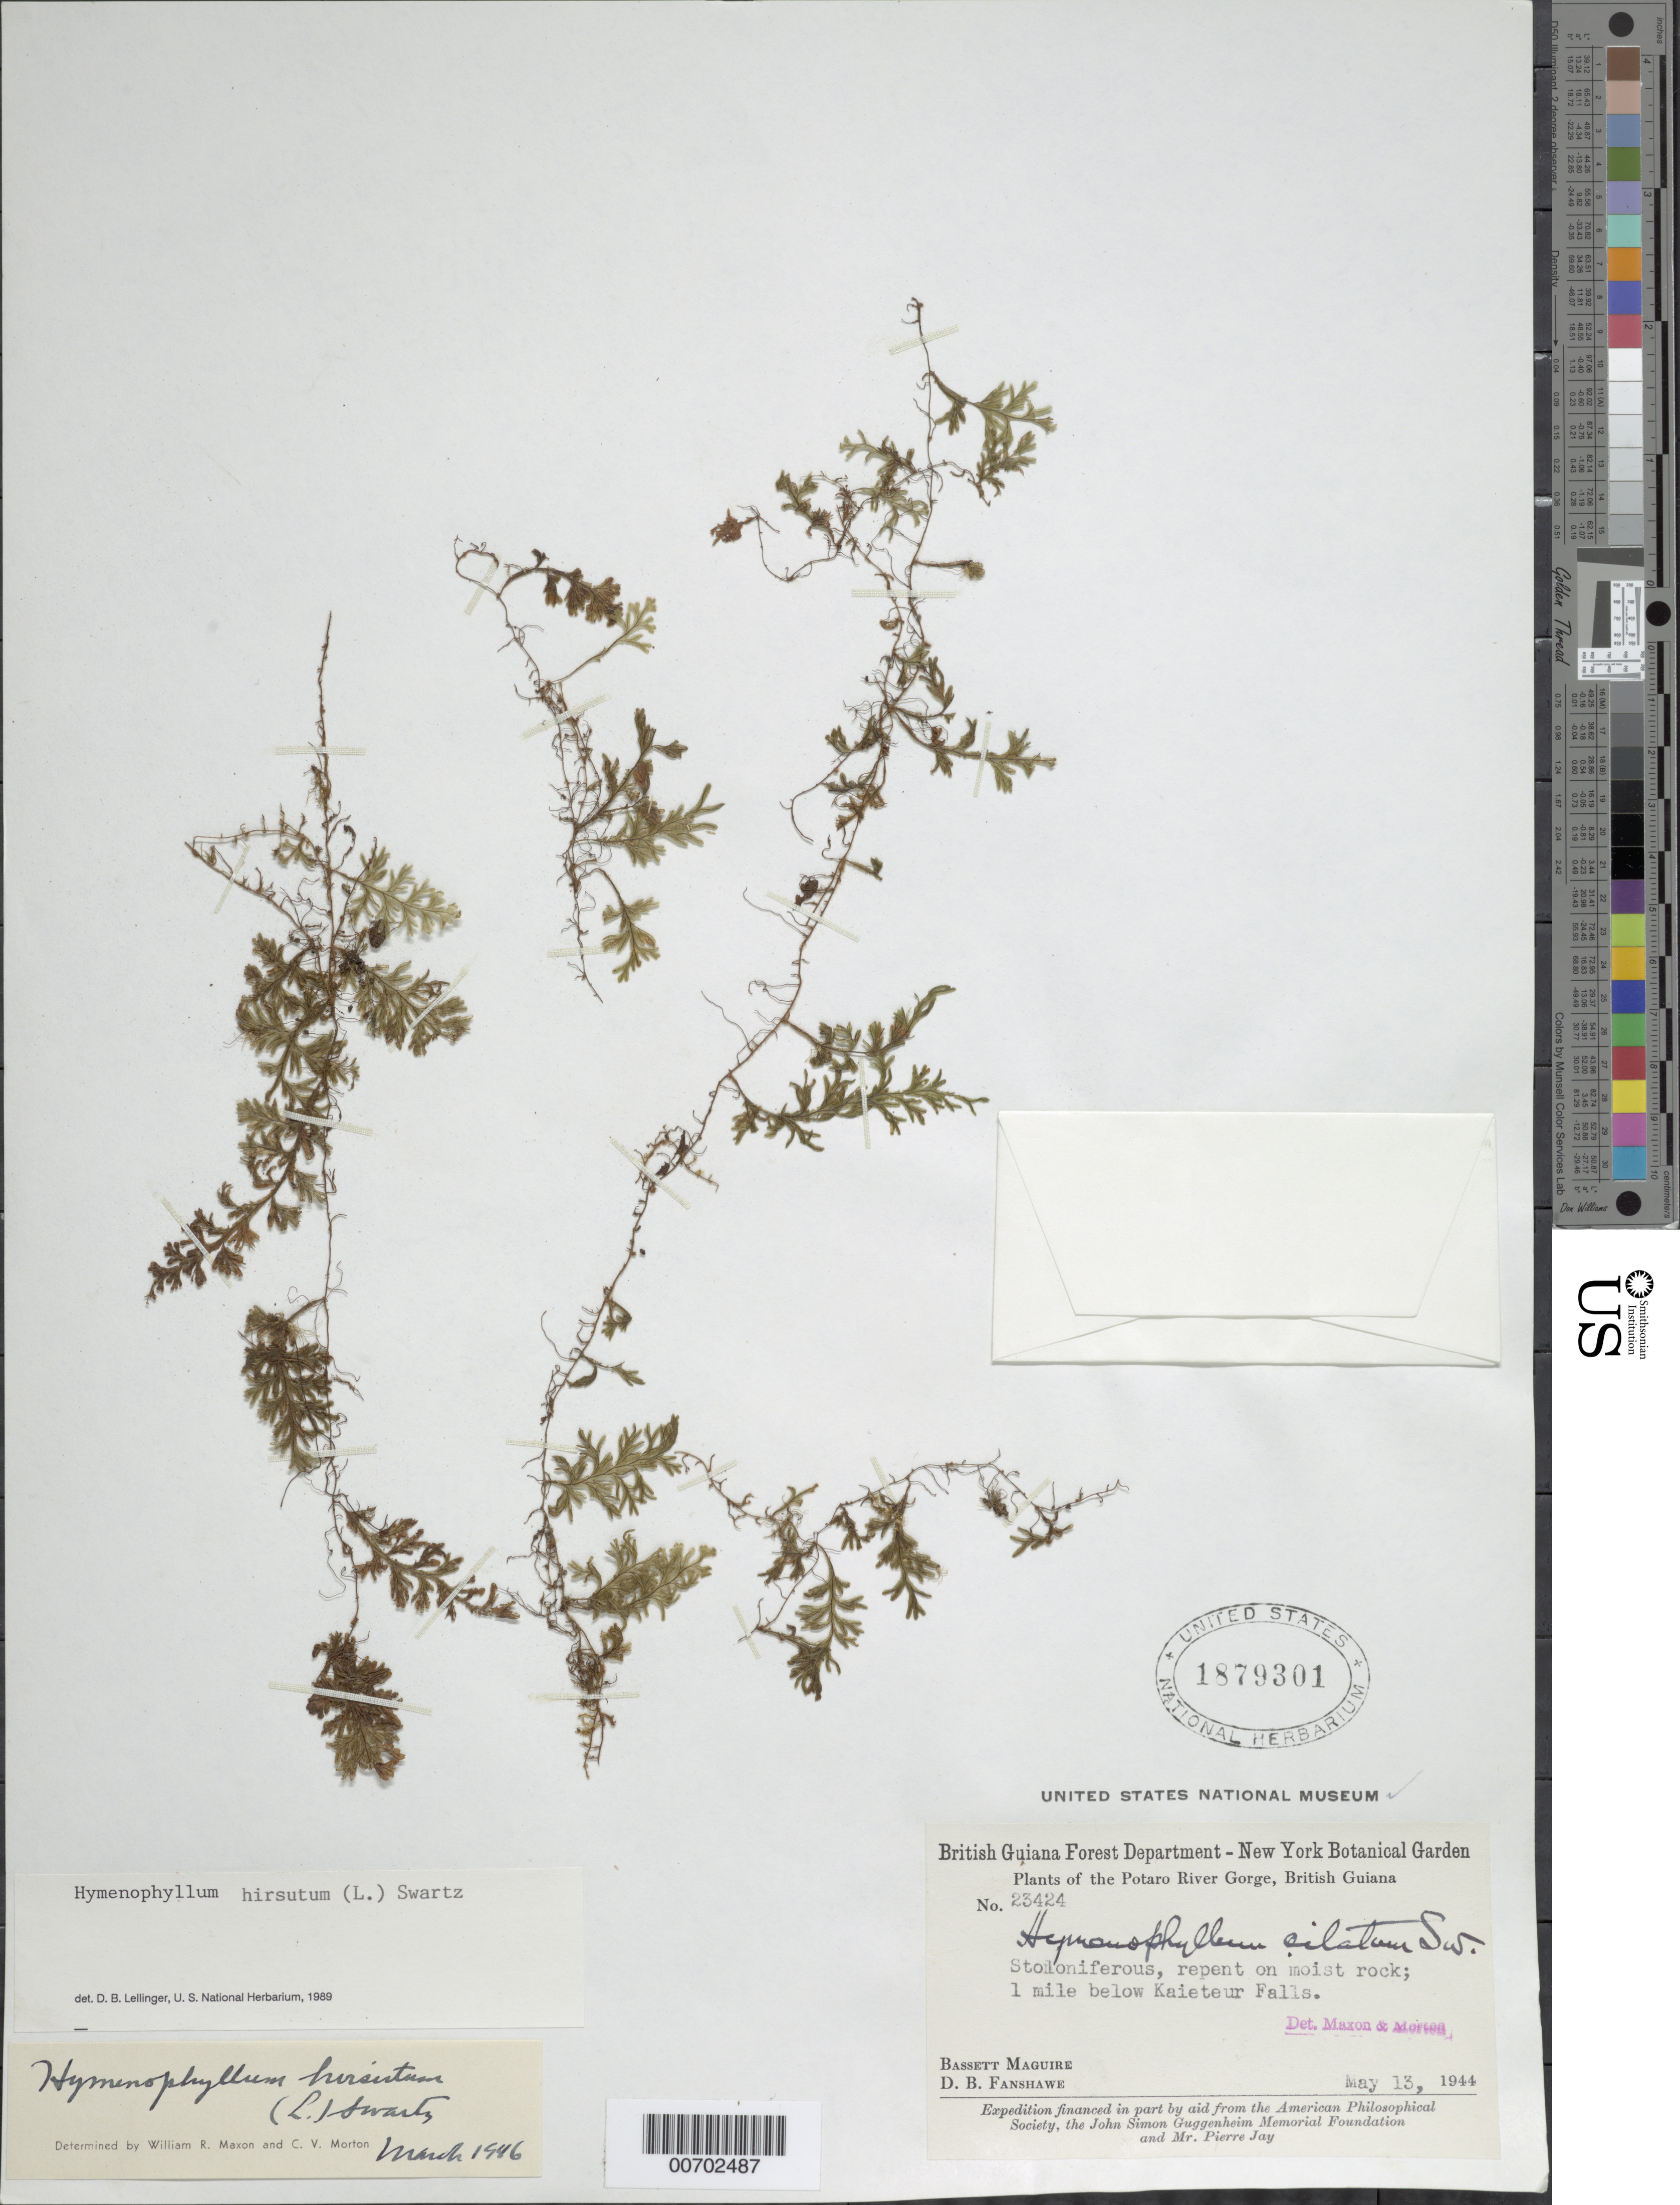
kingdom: Plantae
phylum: Tracheophyta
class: Polypodiopsida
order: Hymenophyllales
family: Hymenophyllaceae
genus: Hymenophyllum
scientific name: Hymenophyllum hirsutum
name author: (L.) Sw.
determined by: Lellinger, David B., (BOT), Smithsonian Institution - National Museum of Natural History (UNITED STATES)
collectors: B. Maguire & D. B. Fanshawe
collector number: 23424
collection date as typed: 13-May-44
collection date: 1944-05-13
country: Guyana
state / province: Potaro-Siparuni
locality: Potaro River Gorge, 1 mile below Kaieteur Falls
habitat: Moist rocks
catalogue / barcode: US 1879301